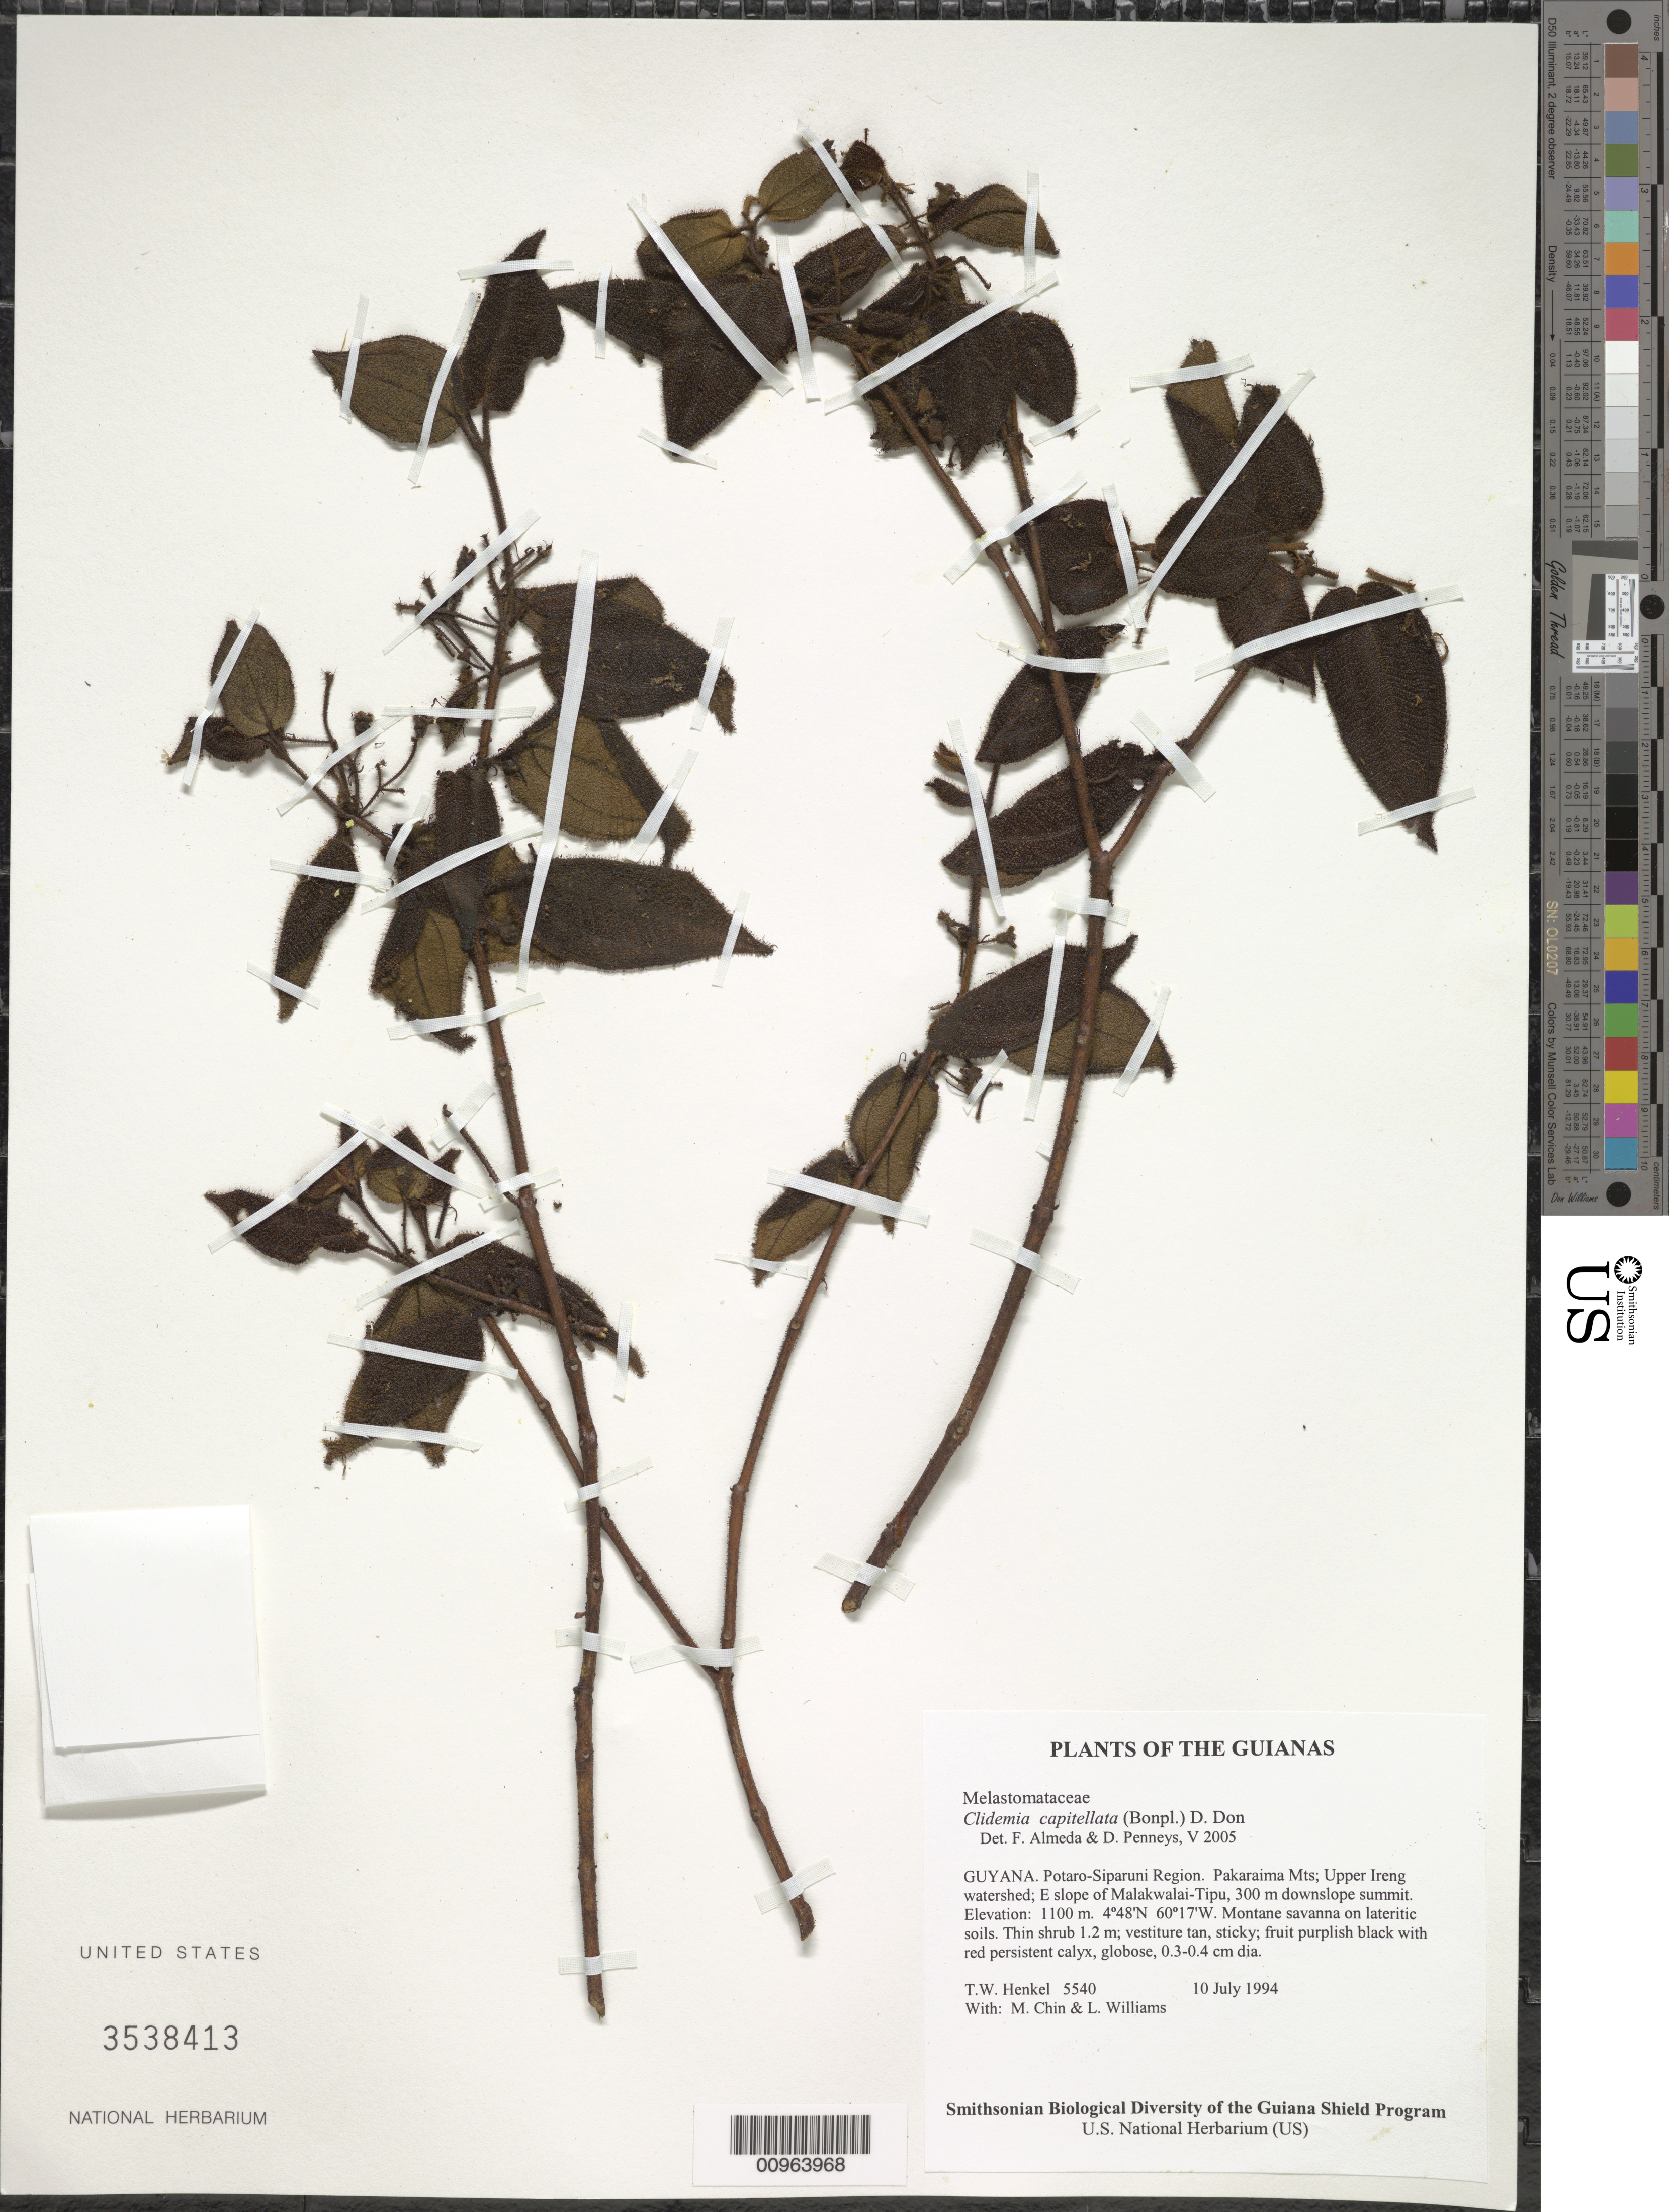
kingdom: Plantae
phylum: Tracheophyta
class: Magnoliopsida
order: Myrtales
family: Melastomataceae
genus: Clidemia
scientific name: Clidemia capitellata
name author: (Bonpl.) D. Don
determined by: Almeda, F.; Penneys, D. S.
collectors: T. Henkel, M. Chin & L. Williams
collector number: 5540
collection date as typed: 10 July 1994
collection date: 1994-07-10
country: Guyana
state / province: Potaro-Siparuni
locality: Pakaraima Mts; Upper Ireng watershed; E slope of Malakwalai-Tipu, 300 m downslope summit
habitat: Montane savanna on lateritic soils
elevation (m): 1100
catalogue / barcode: US 3538413